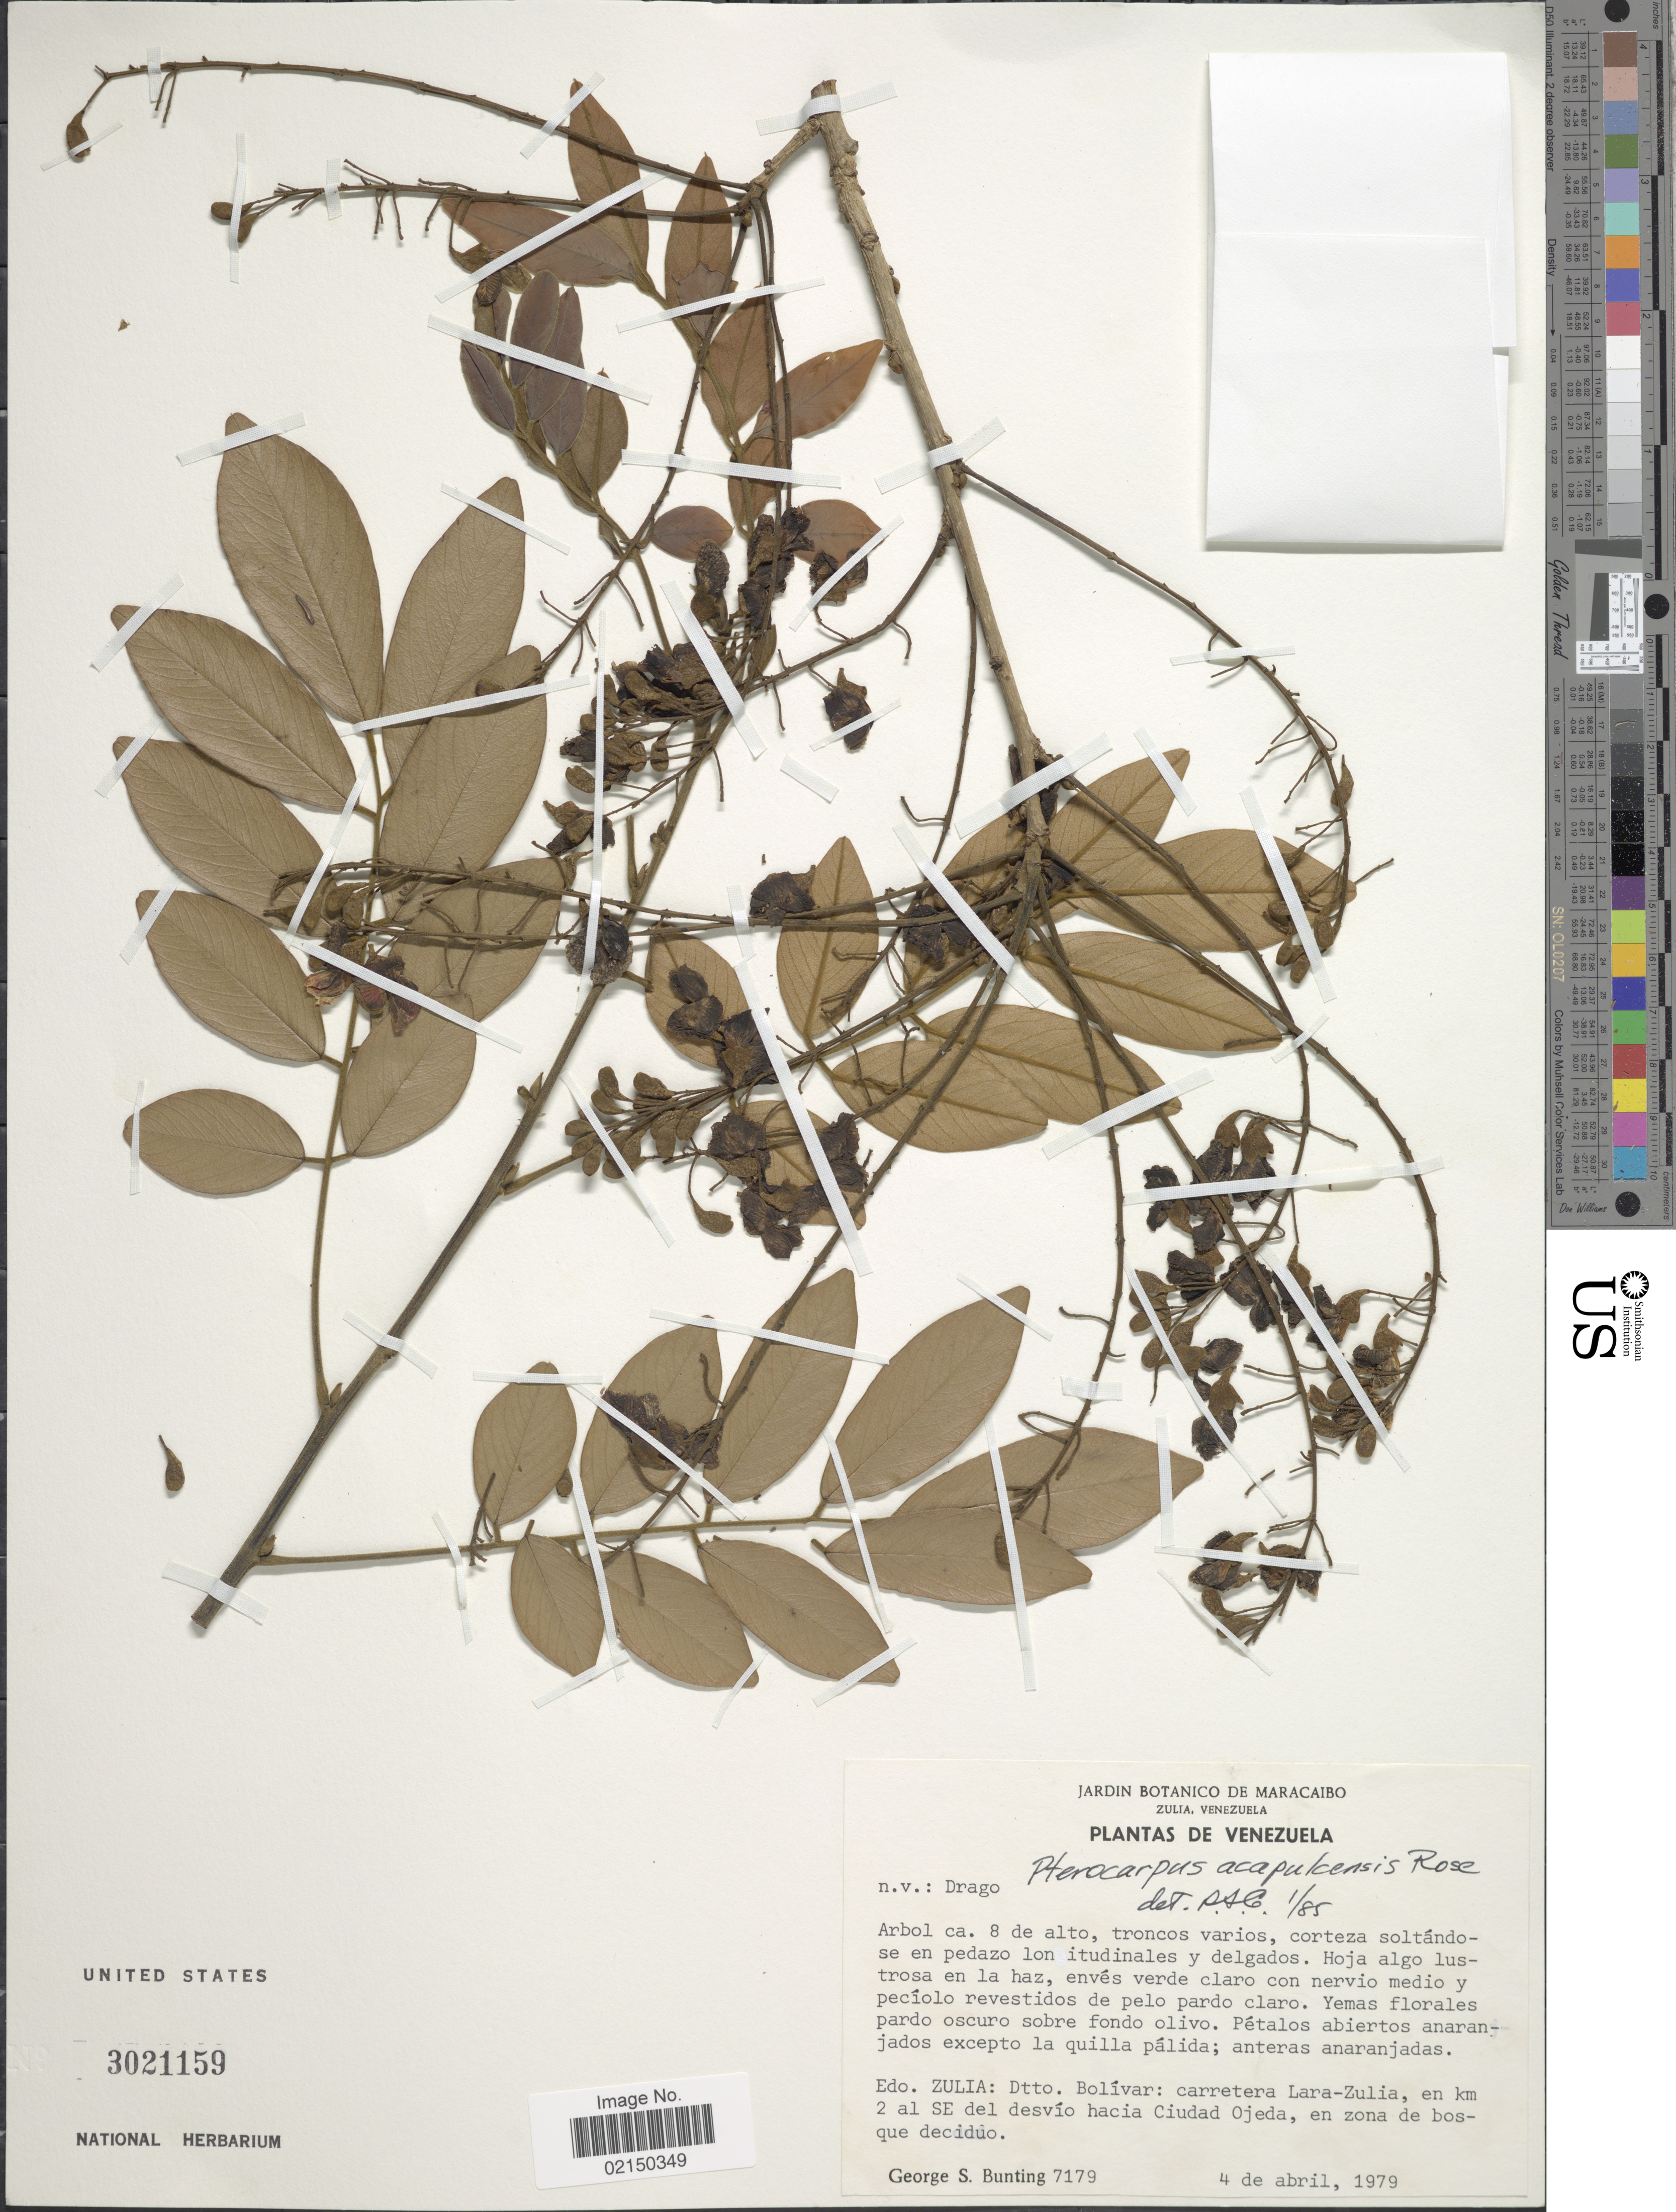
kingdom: Plantae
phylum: Tracheophyta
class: Magnoliopsida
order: Fabales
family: Fabaceae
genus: Pterocarpus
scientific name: Pterocarpus acapulcensis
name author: Rose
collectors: G. S. Bunting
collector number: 7179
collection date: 1979-04-04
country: Venezuela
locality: Edo. Zulia: Dtto. Bolivar: carretera Lara-Zulia, en km 2 al SE del desvio hacia Ciudad Ojeda, en zona de bosque deciduo.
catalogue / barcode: US 3021159